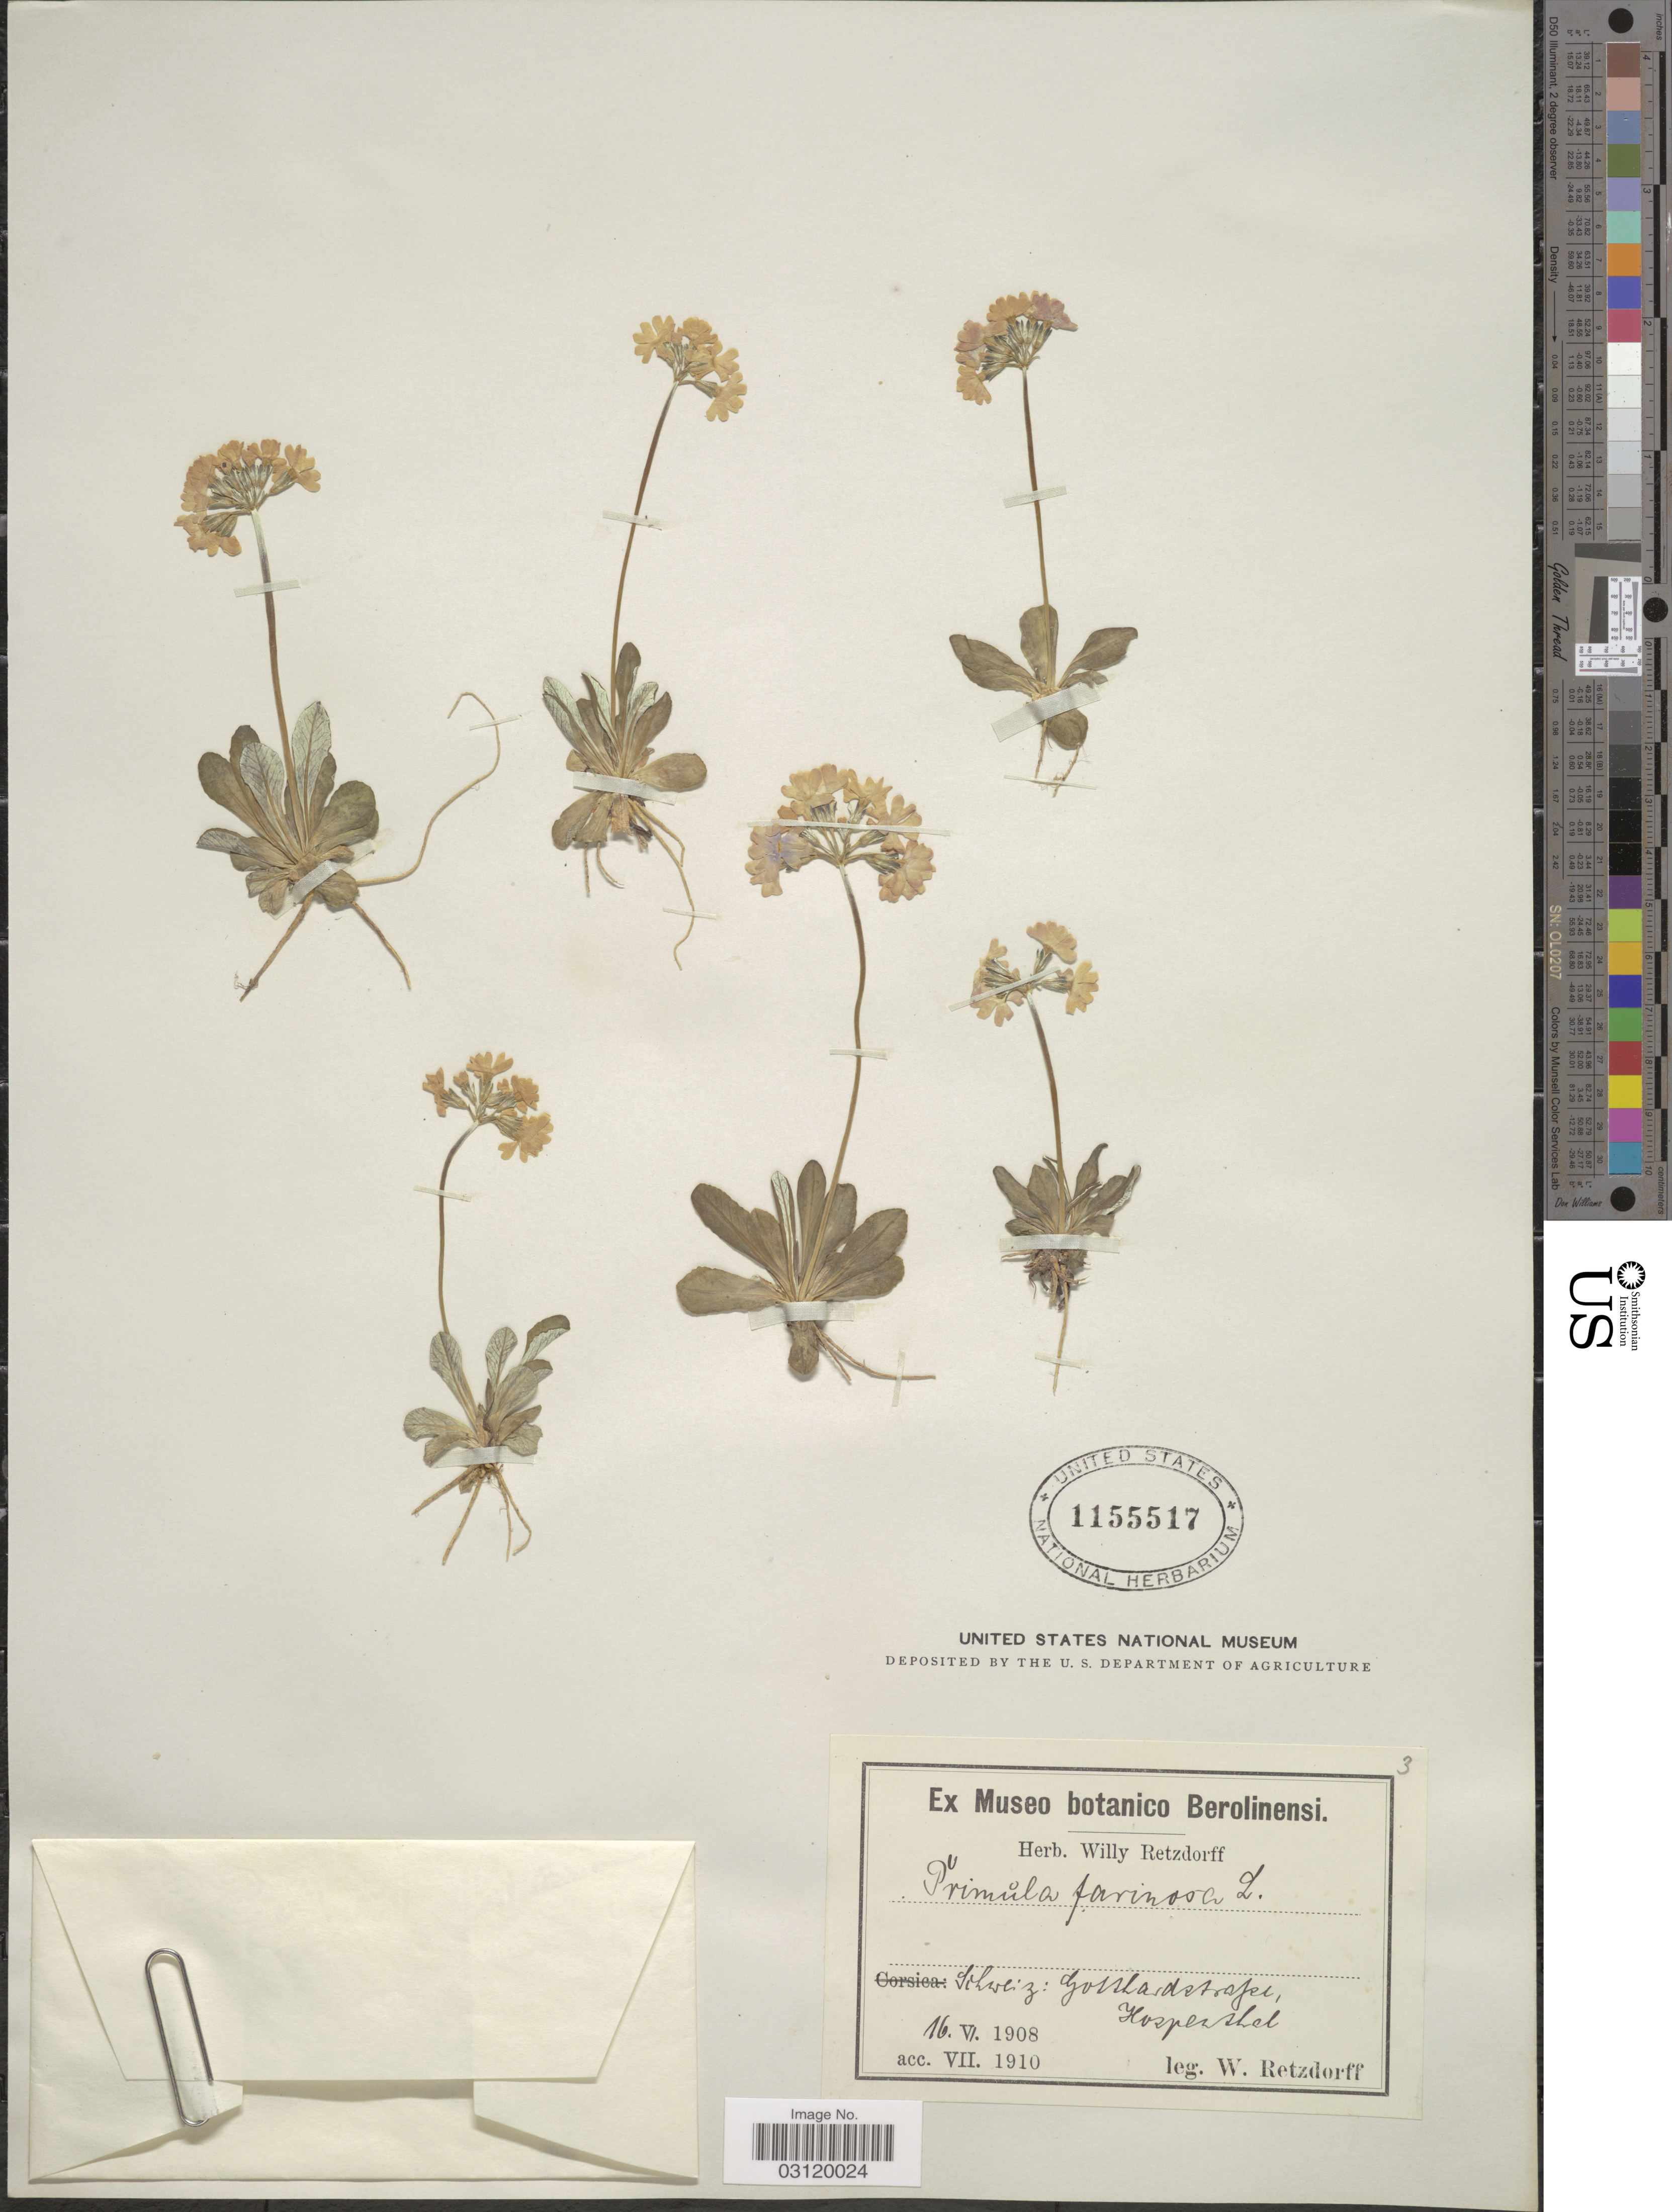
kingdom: Plantae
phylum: Tracheophyta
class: Magnoliopsida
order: Ericales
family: Primulaceae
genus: Primula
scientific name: Primula farinosa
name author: L.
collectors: W. Retzdorff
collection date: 1908-06-16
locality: Schweiz: Gosslardstodfer [interpreted], Hospershel [interpreted].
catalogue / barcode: US 1155517